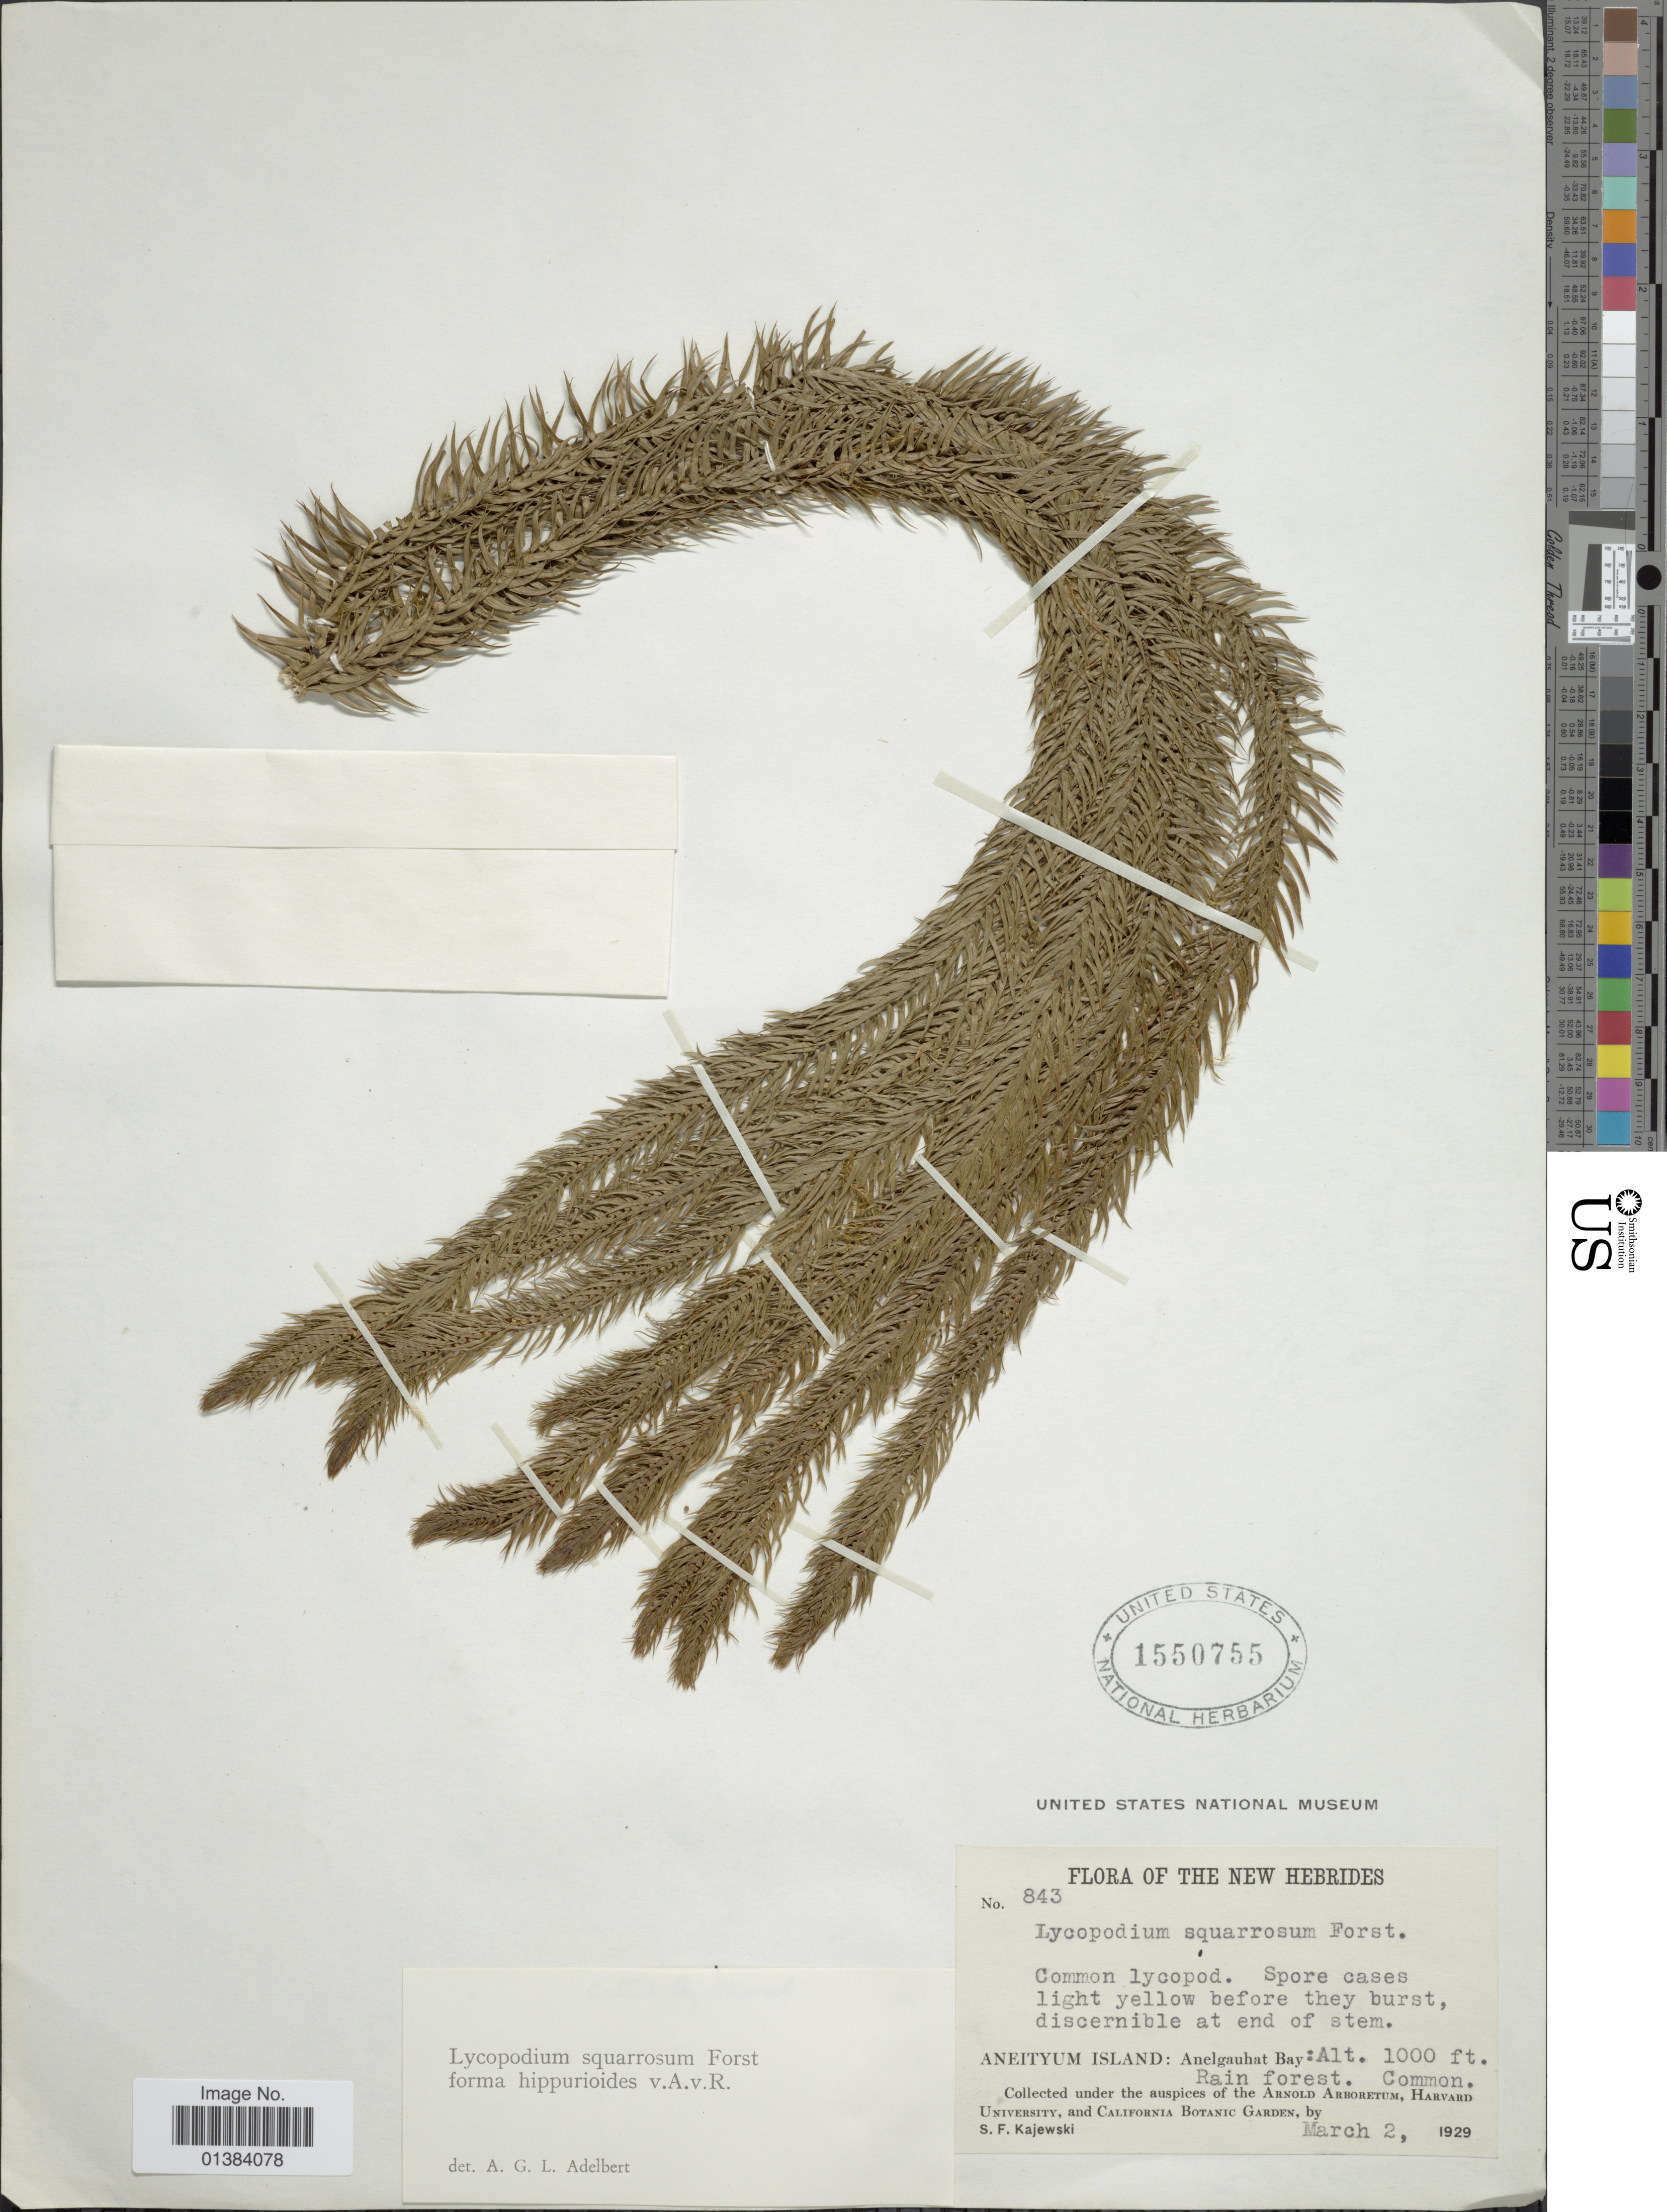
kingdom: Plantae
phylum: Tracheophyta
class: Lycopodiopsida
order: Lycopodiales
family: Lycopodiaceae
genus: Phlegmariurus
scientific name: Phlegmariurus squarrosus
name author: (G. Forst.) Á. Löve & D. Löve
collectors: S. Kajewski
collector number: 843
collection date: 1929-03-02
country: Vanuatu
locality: New Hebrides.Aneityum Island: Anelgauhet Bay: Rain forest.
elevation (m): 305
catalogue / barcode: US 1550755